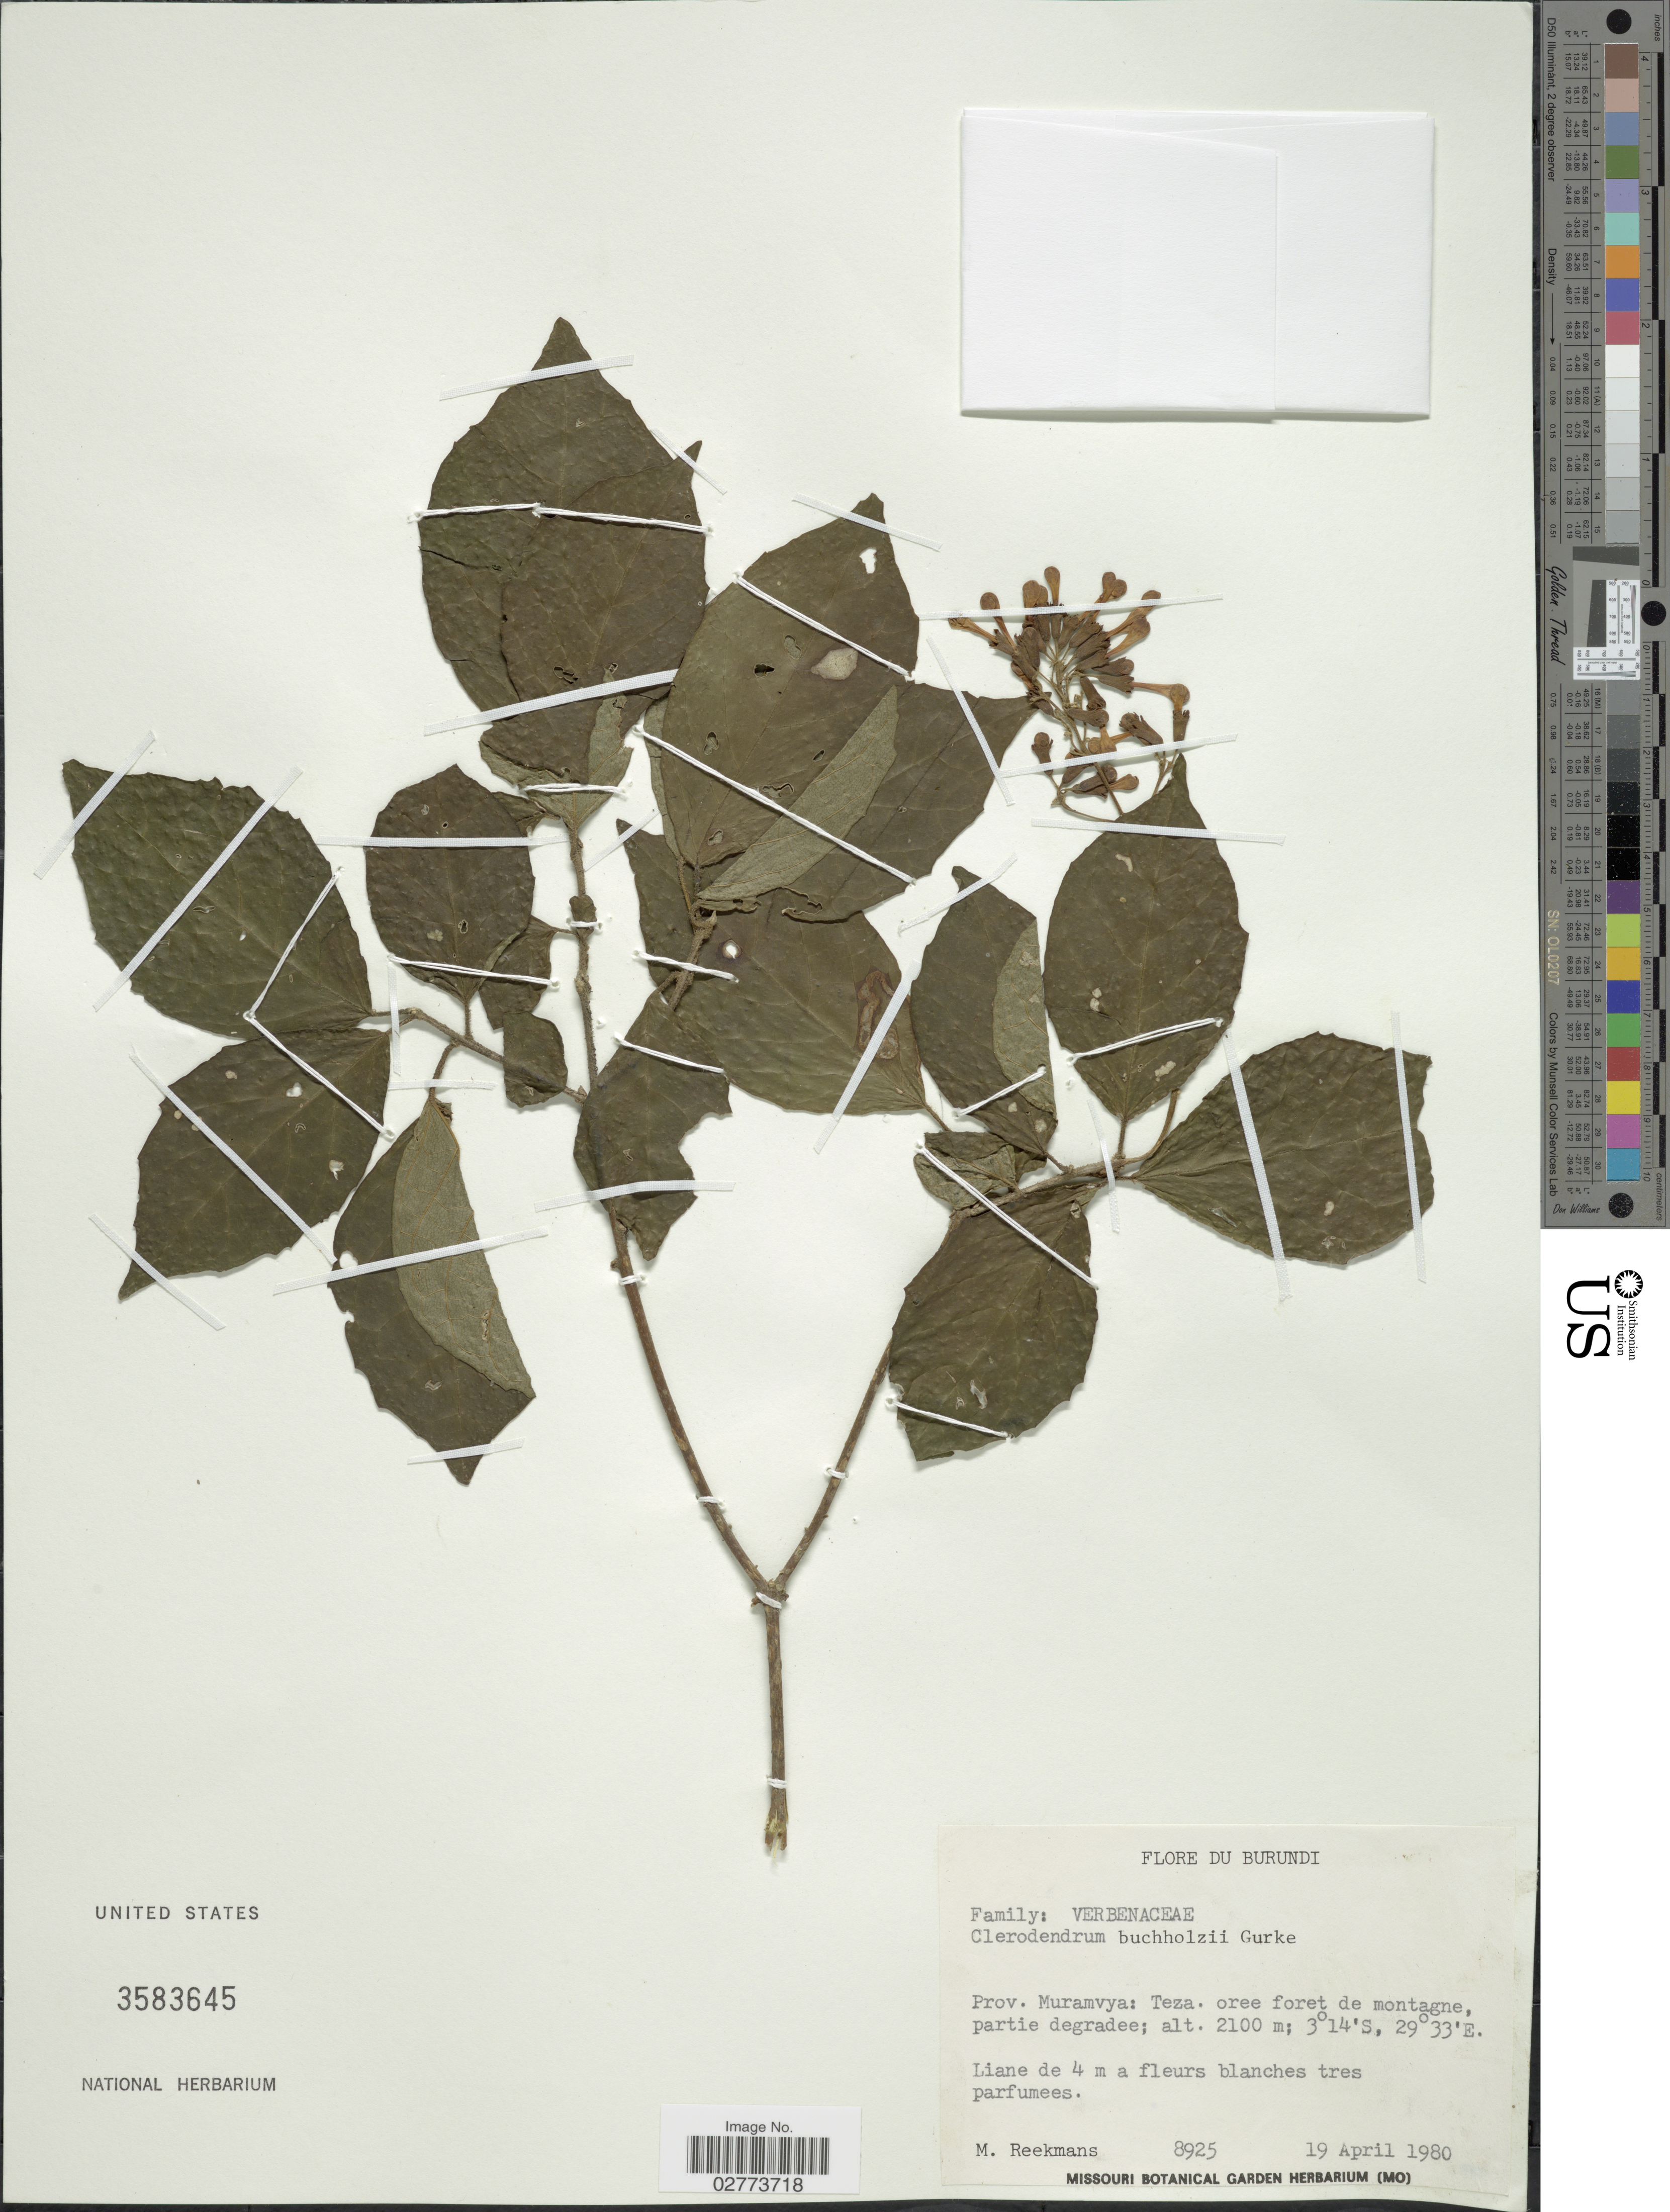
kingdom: Plantae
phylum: Tracheophyta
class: Magnoliopsida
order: Lamiales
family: Lamiaceae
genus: Clerodendrum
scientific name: Clerodendrum buchholzii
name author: Gürke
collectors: M. Reekmans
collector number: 8925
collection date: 1980-04-19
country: Burundi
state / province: Muramvya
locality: Teza.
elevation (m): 2100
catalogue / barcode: US 3583645